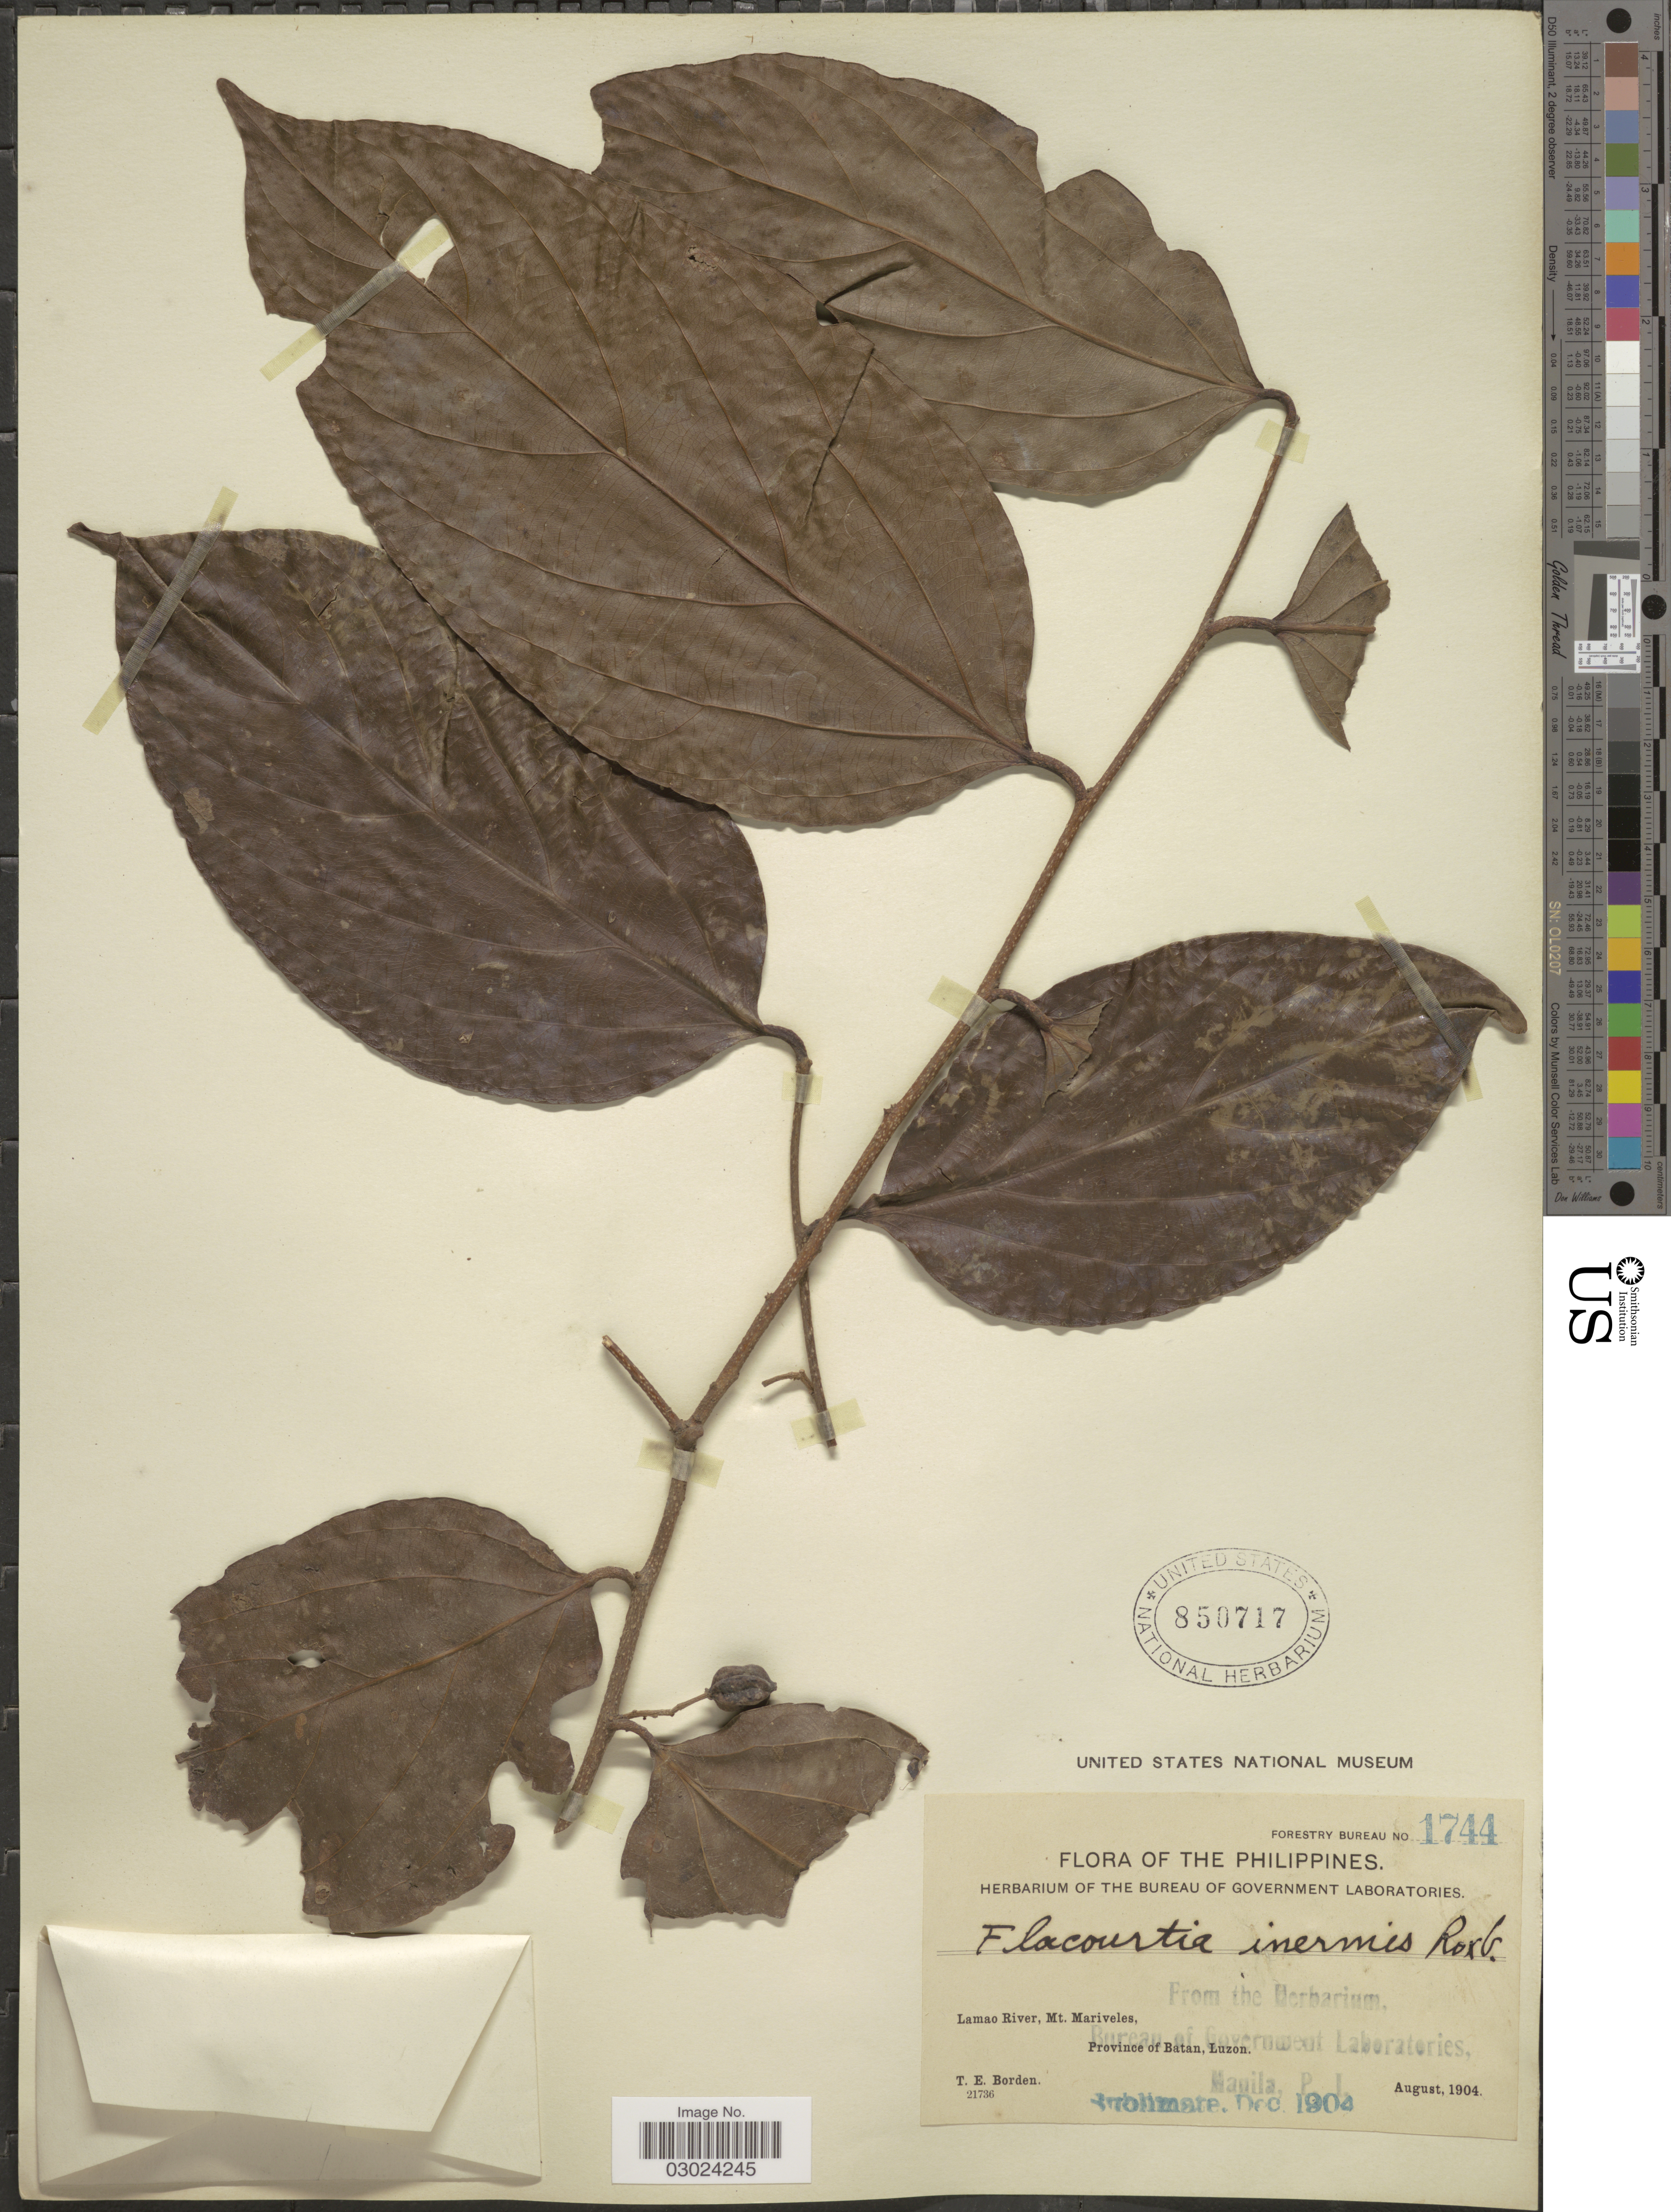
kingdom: Plantae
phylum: Tracheophyta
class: Magnoliopsida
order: Malpighiales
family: Salicaceae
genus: Flacourtia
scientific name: Flacourtia inermis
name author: Roxb.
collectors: T. E. Borden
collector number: Forestry Bureau 1744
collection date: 1904-08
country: Philippines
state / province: Cagayan Valley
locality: Lamao River, Mt. Mariveles, Province of Batan, Luzon.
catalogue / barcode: US 850717